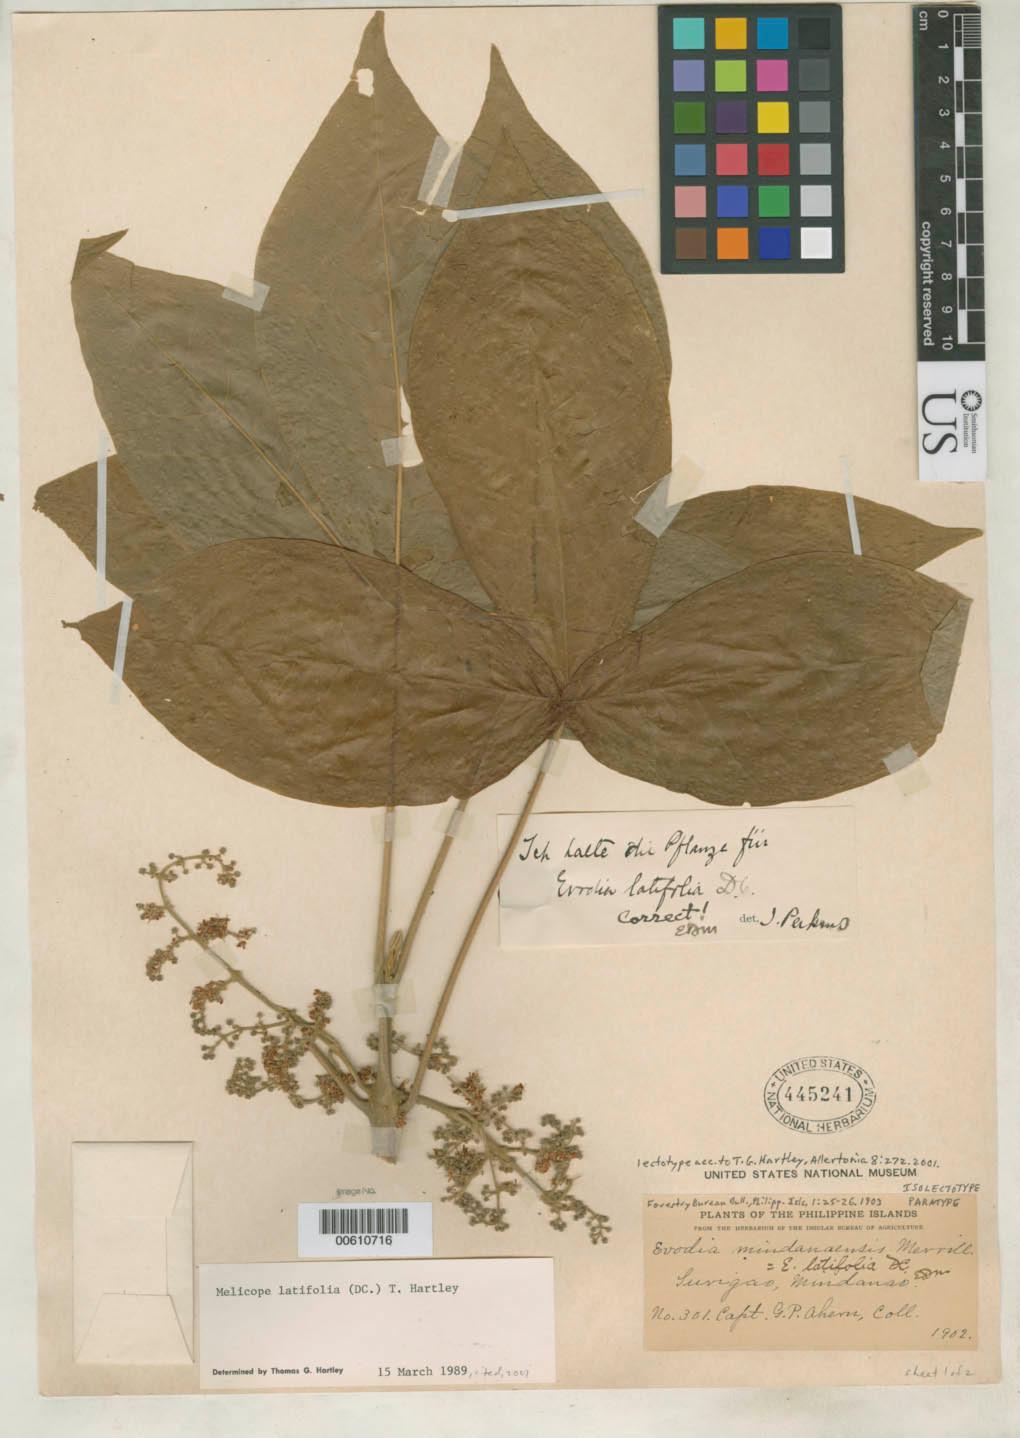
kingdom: Plantae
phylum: Tracheophyta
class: Magnoliopsida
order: Sapindales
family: Rutaceae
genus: Euodia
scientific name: Euodia mindanaensis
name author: Merr.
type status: Isolectotype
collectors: G. Ahern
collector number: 301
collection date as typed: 1902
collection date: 1902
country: Philippines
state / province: Caraga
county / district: Surigao del Norte / Surigao del Sur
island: Mindanao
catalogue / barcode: US 445241